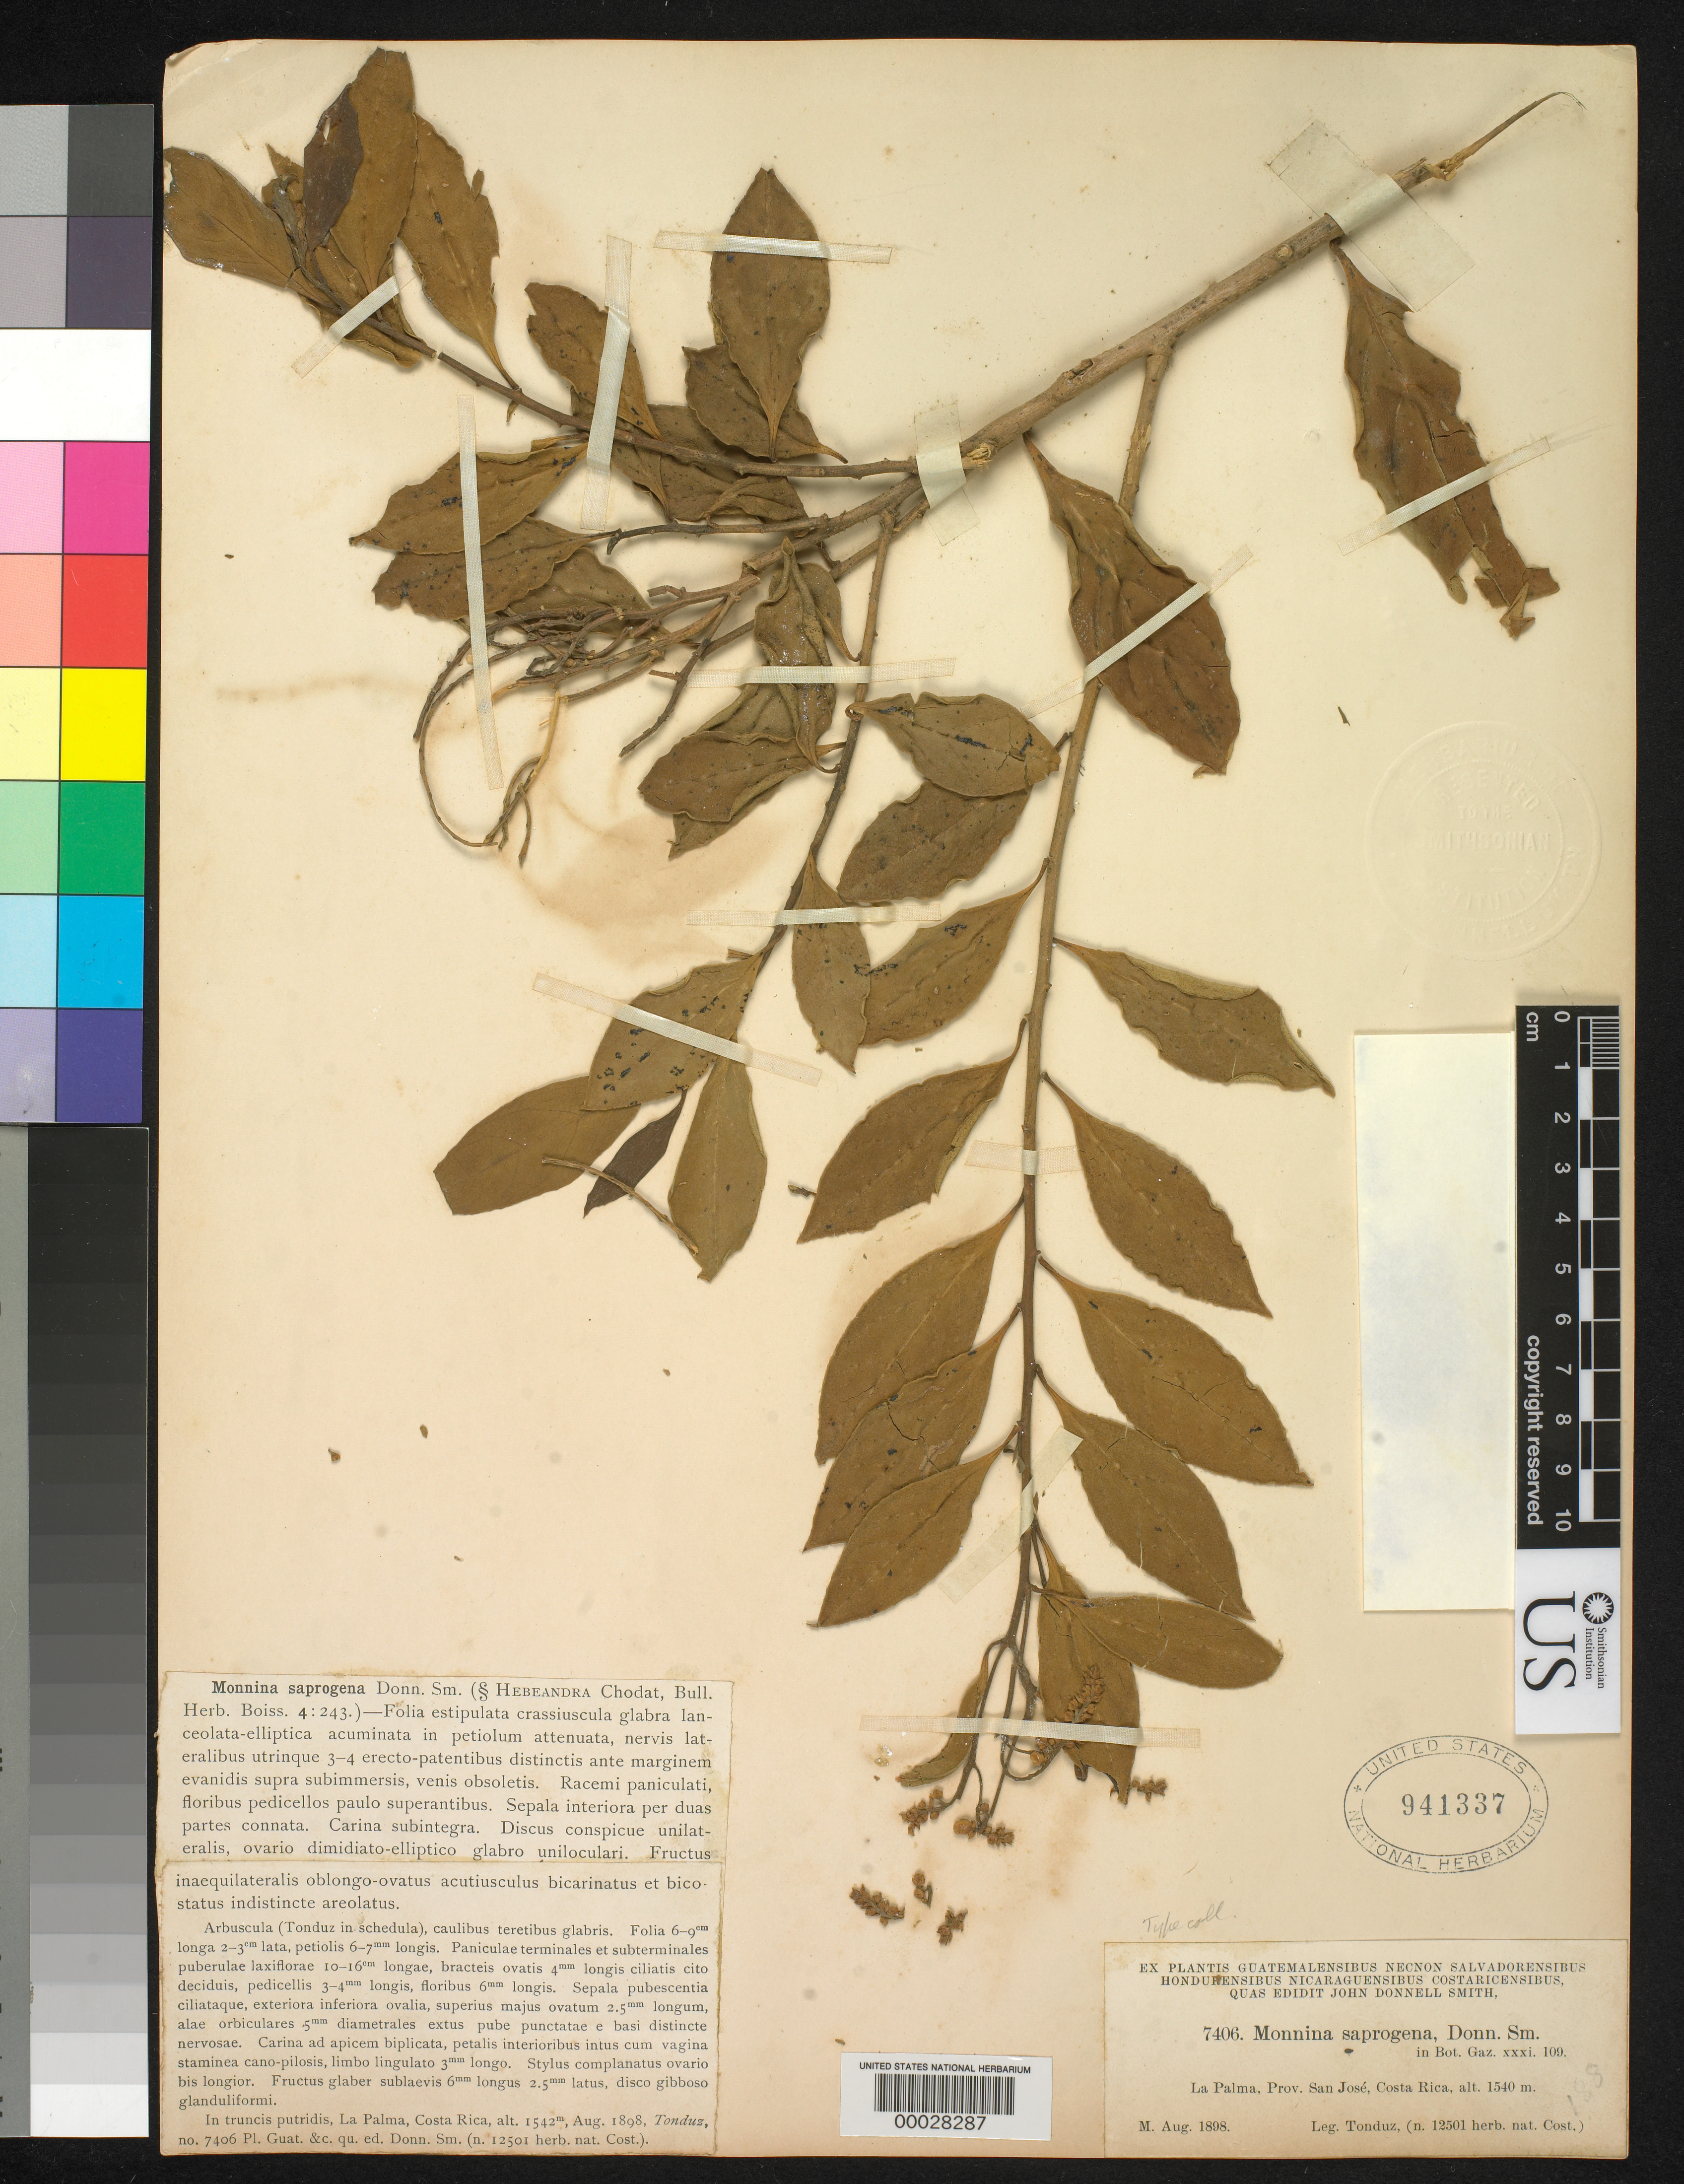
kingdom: Plantae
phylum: Tracheophyta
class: Magnoliopsida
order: Fabales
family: Polygalaceae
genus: Monnina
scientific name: Monnina saprogena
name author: Donn. Sm.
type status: Holotype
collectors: A. Tonduz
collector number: J.D.S. 7406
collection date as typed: Aug 1898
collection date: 1898-08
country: Costa Rica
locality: La Palma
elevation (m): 1542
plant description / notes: Taylor (1985, Rhodora 87: 167) cites "holotype" at US but this is one of two sheets received ex John Donnell Smith herbarium (=syntypes?).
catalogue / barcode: US 941337